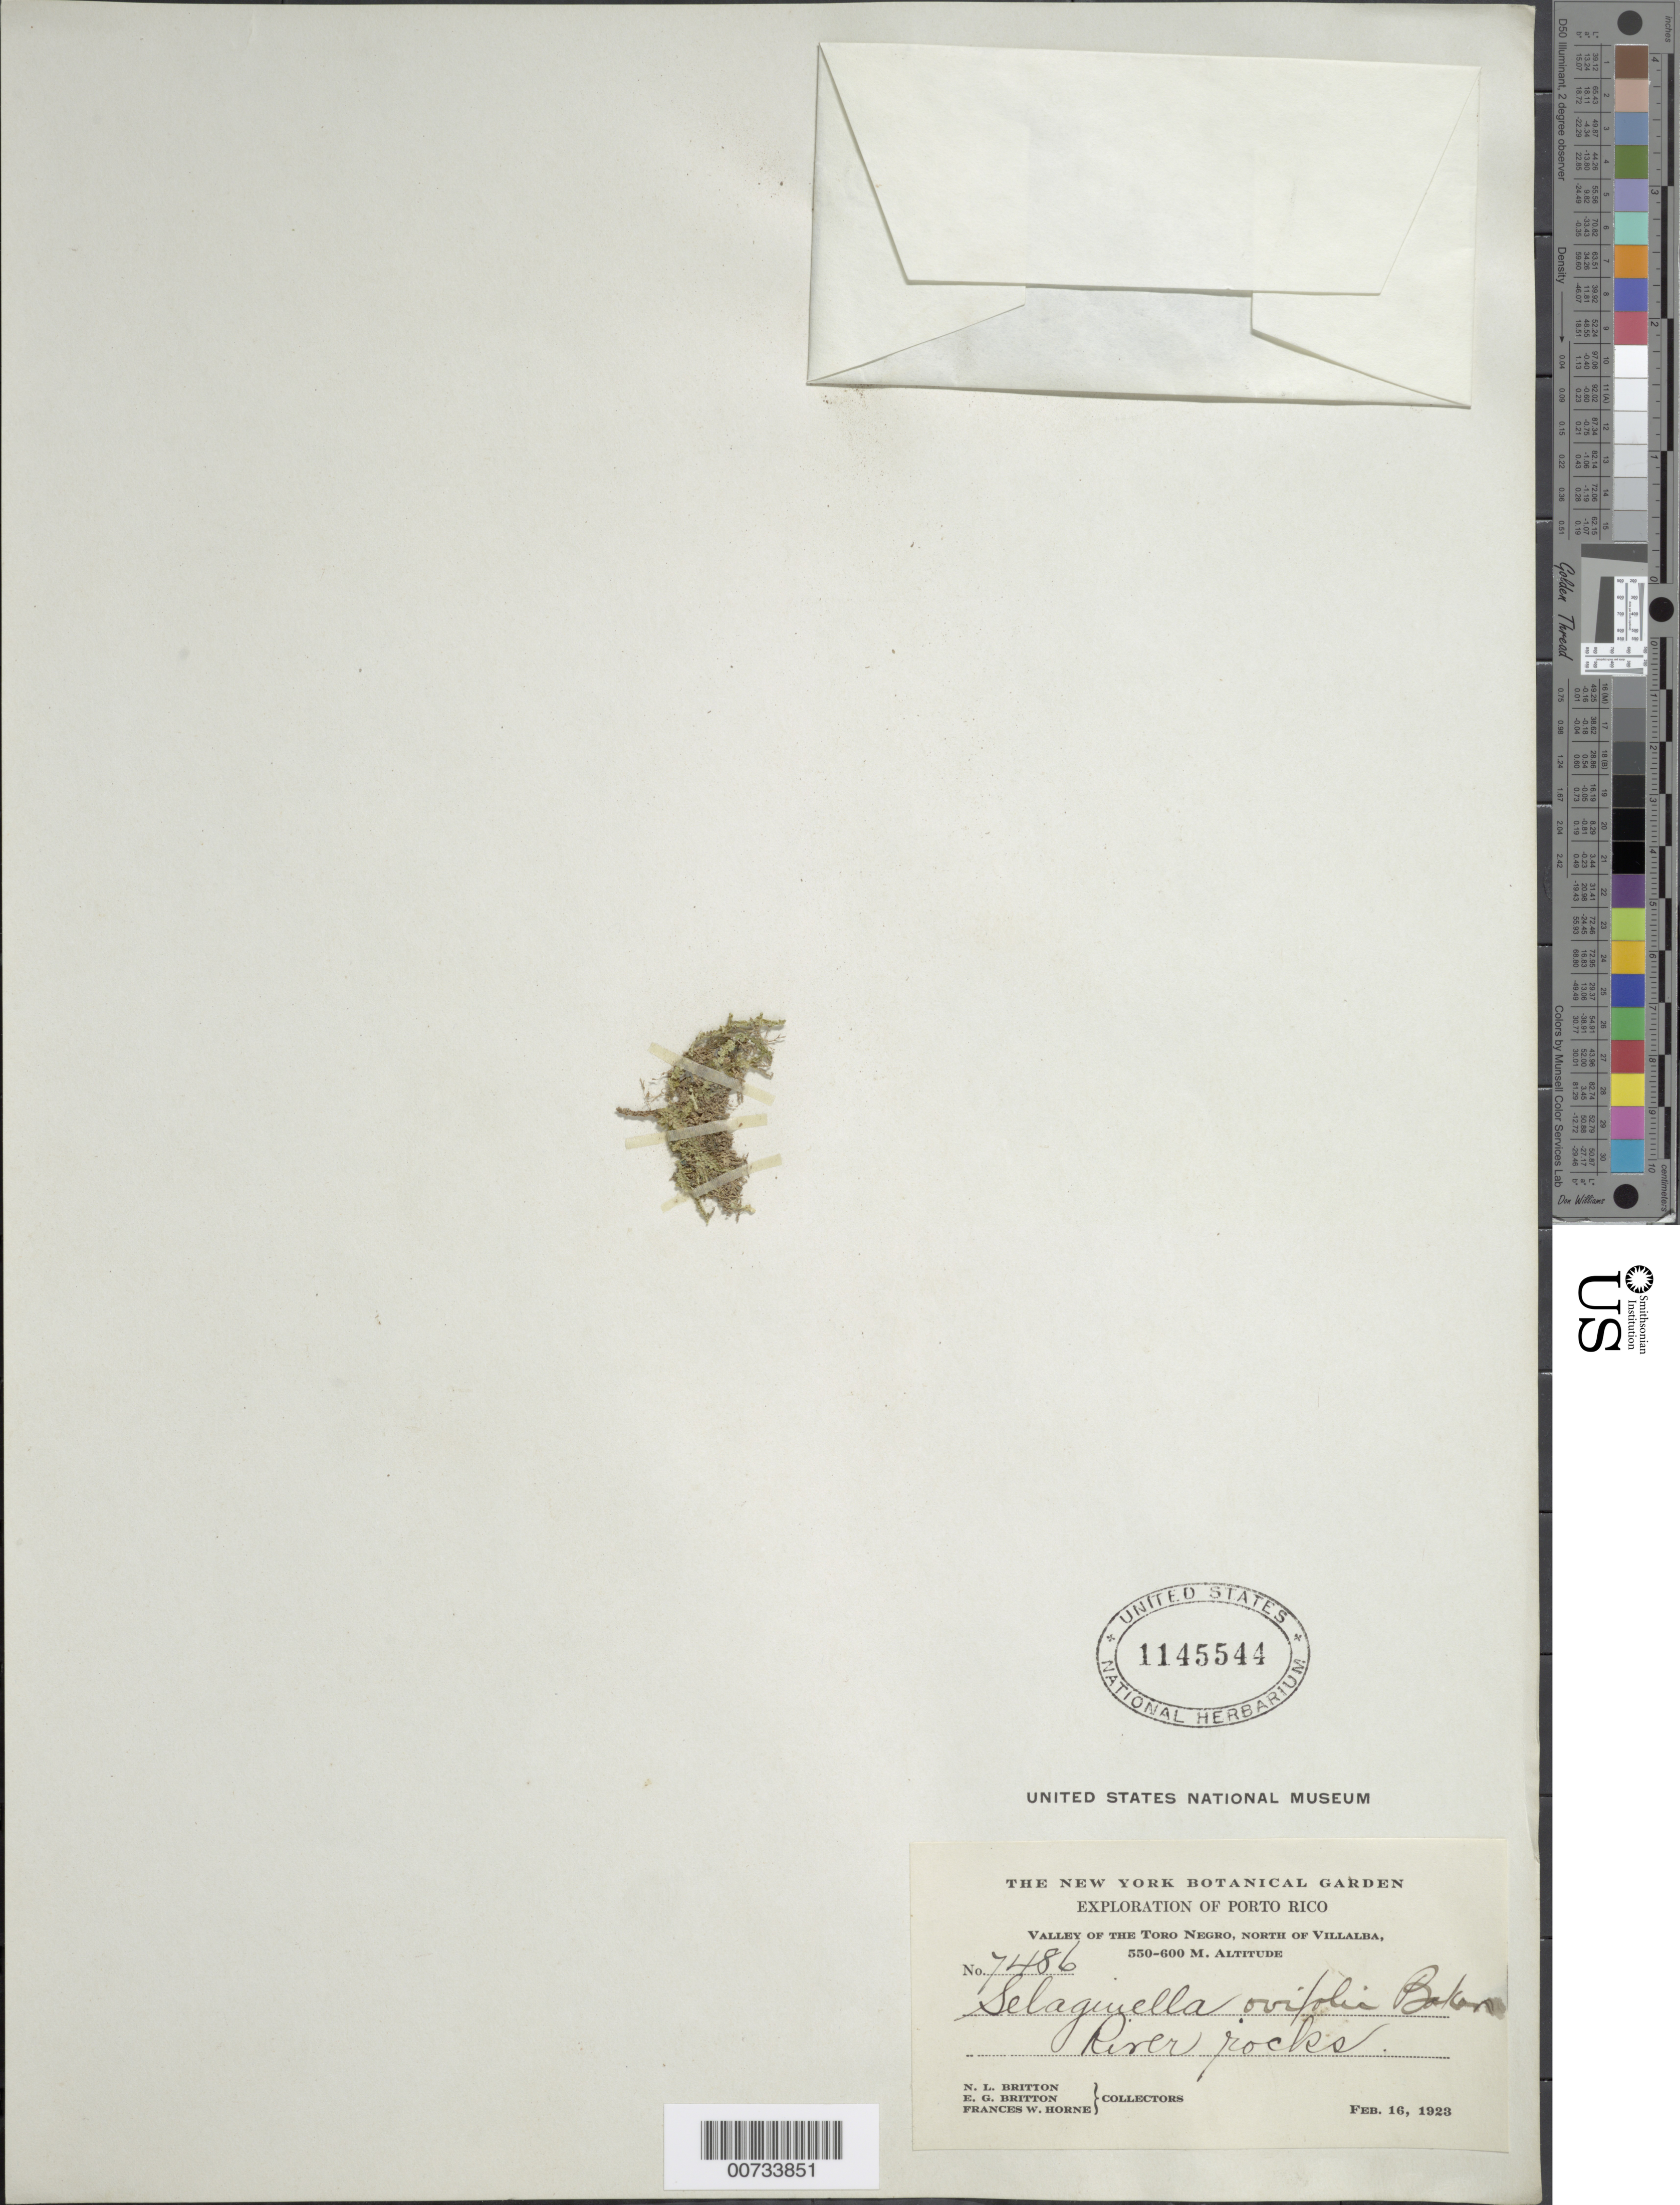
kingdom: Plantae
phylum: Tracheophyta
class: Lycopodiopsida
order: Selaginellales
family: Selaginellaceae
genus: Selaginella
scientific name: Selaginella ovifolia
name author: Baker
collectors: N. Britton, E. G. Britton & F. W. Horne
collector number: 7486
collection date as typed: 16 Feb 1923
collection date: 1923-02-16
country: Puerto Rico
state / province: Villalba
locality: Toro Negro, N of Villalba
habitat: Valley, river rocks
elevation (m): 550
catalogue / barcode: US 1145544